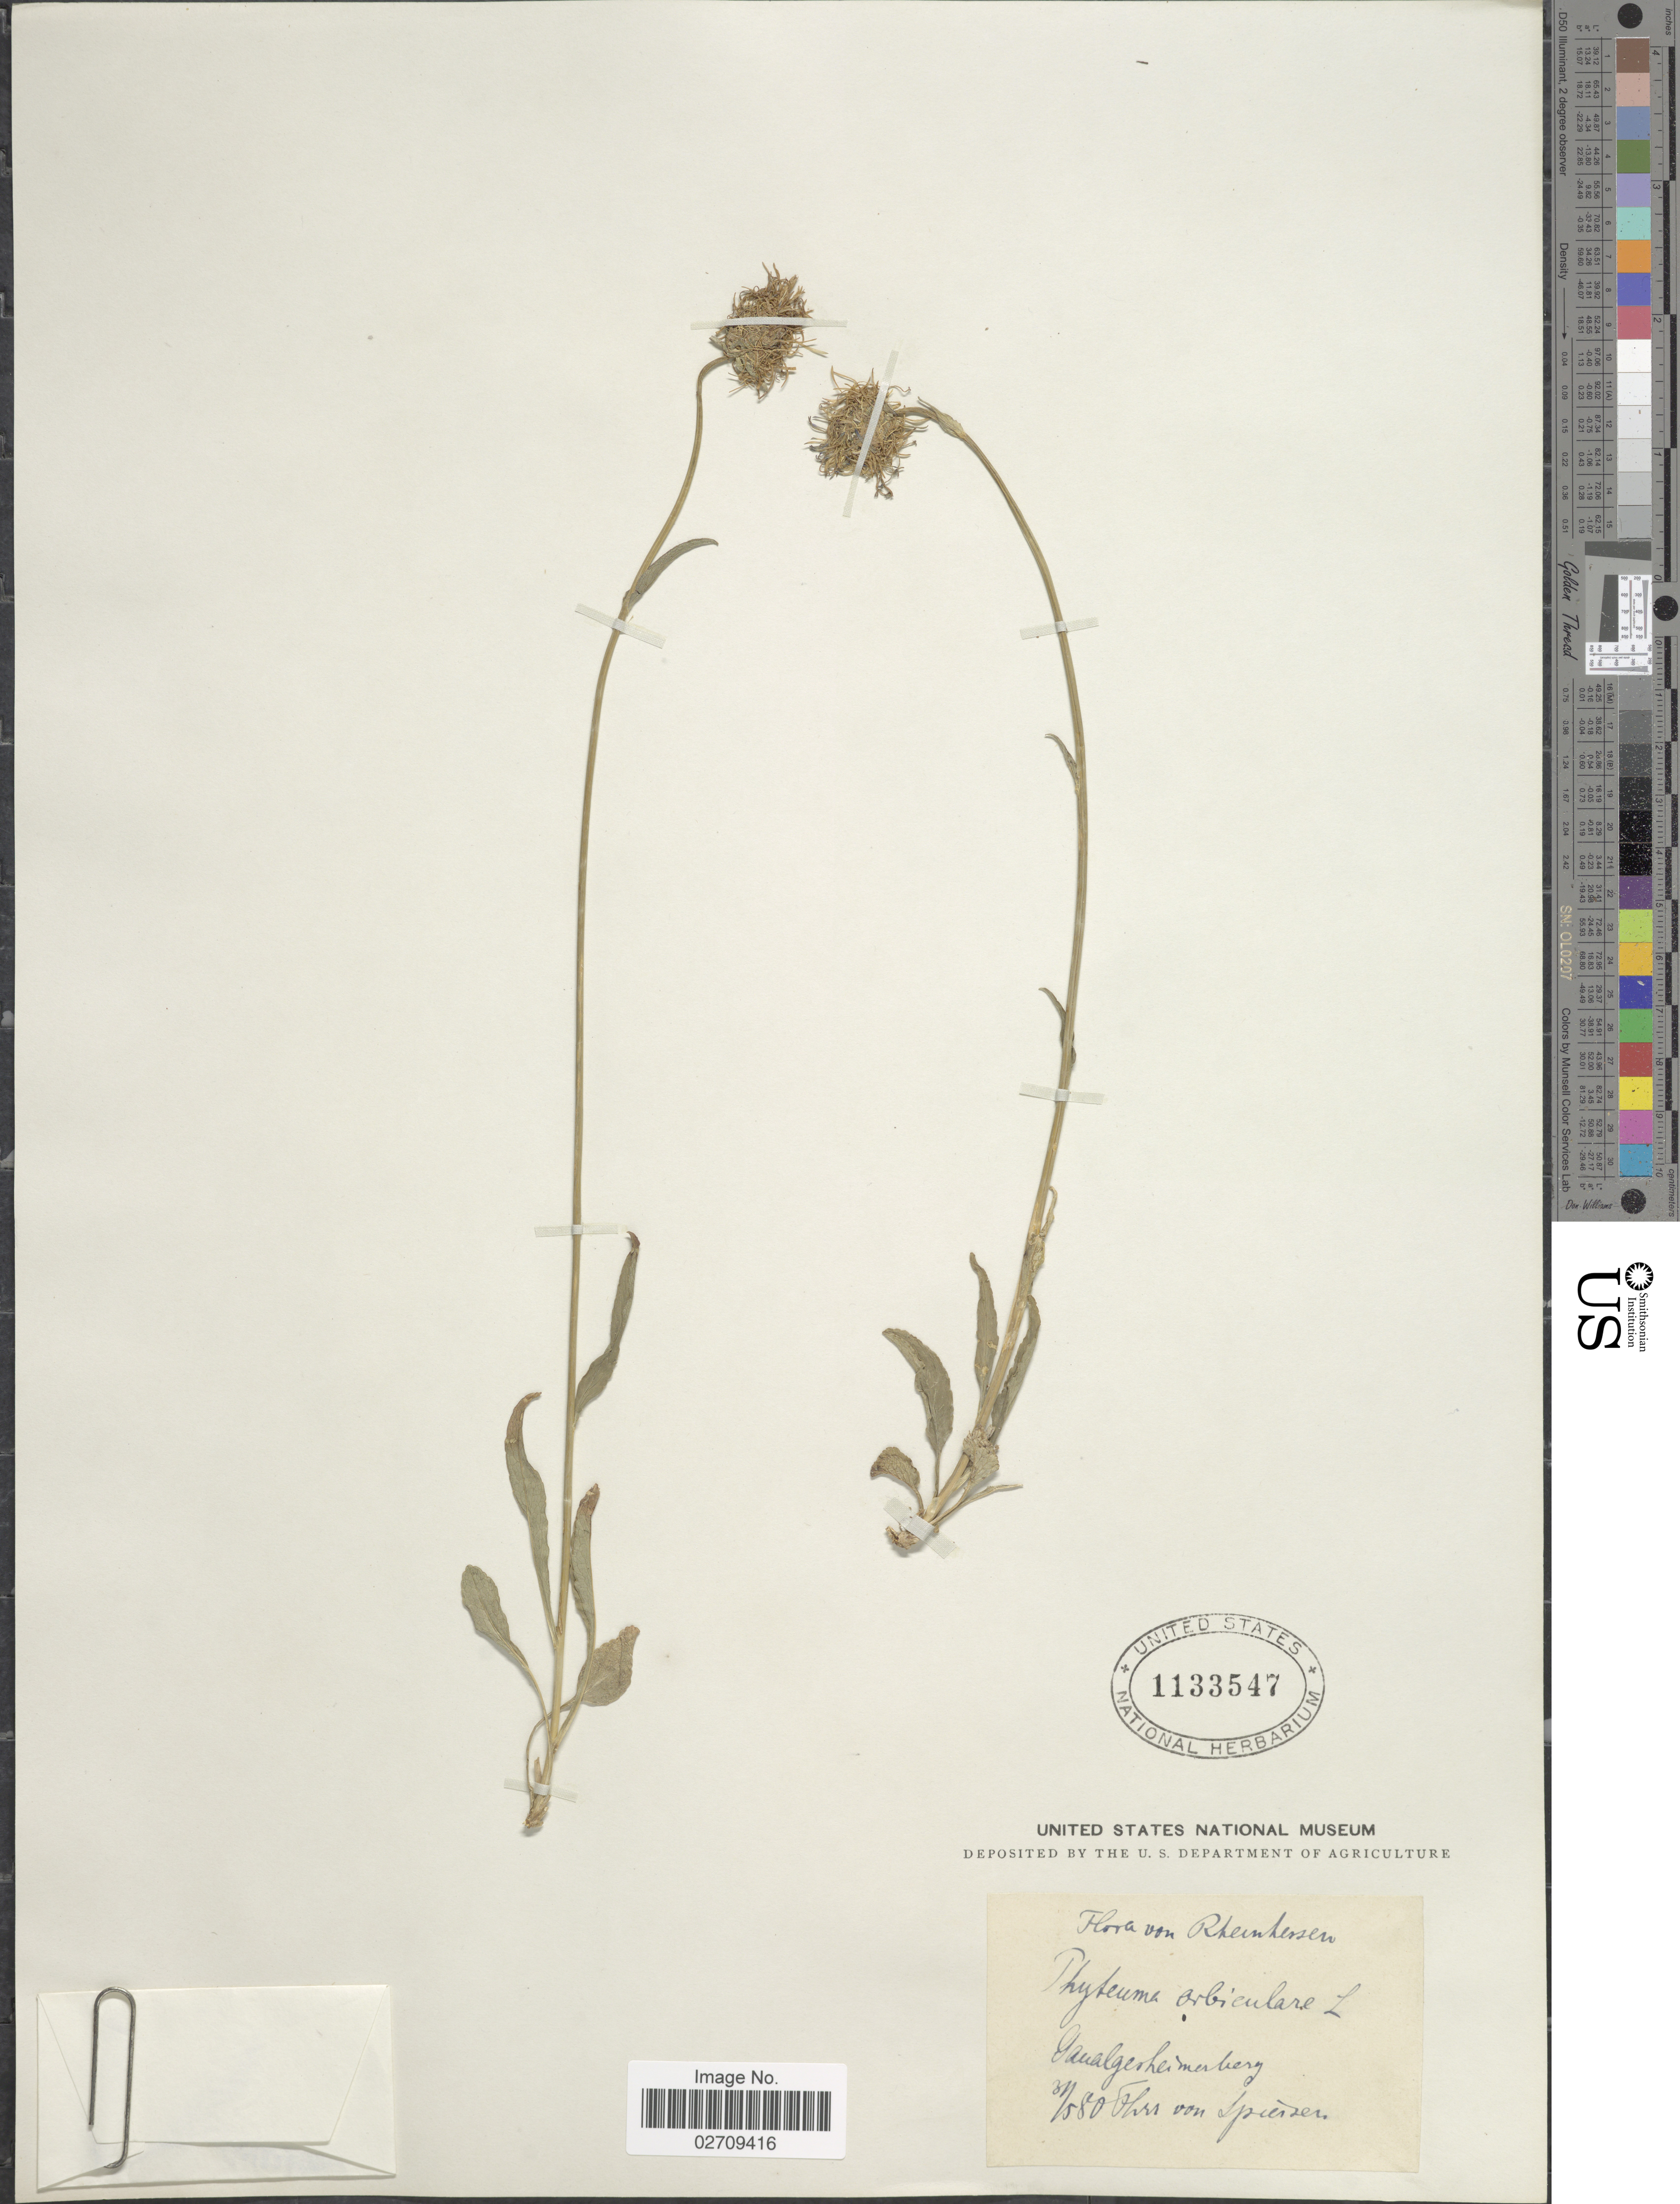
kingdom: Plantae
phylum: Tracheophyta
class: Magnoliopsida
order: Asterales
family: Campanulaceae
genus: Phyteuma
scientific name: Phyteuma orbiculare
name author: L.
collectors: von Spiesser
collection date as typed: Transcribed d/m/y: 31/5/80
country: Germany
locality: Rheinhessen, Gaualgerheimerberg [interpreted]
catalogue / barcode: US 1133547